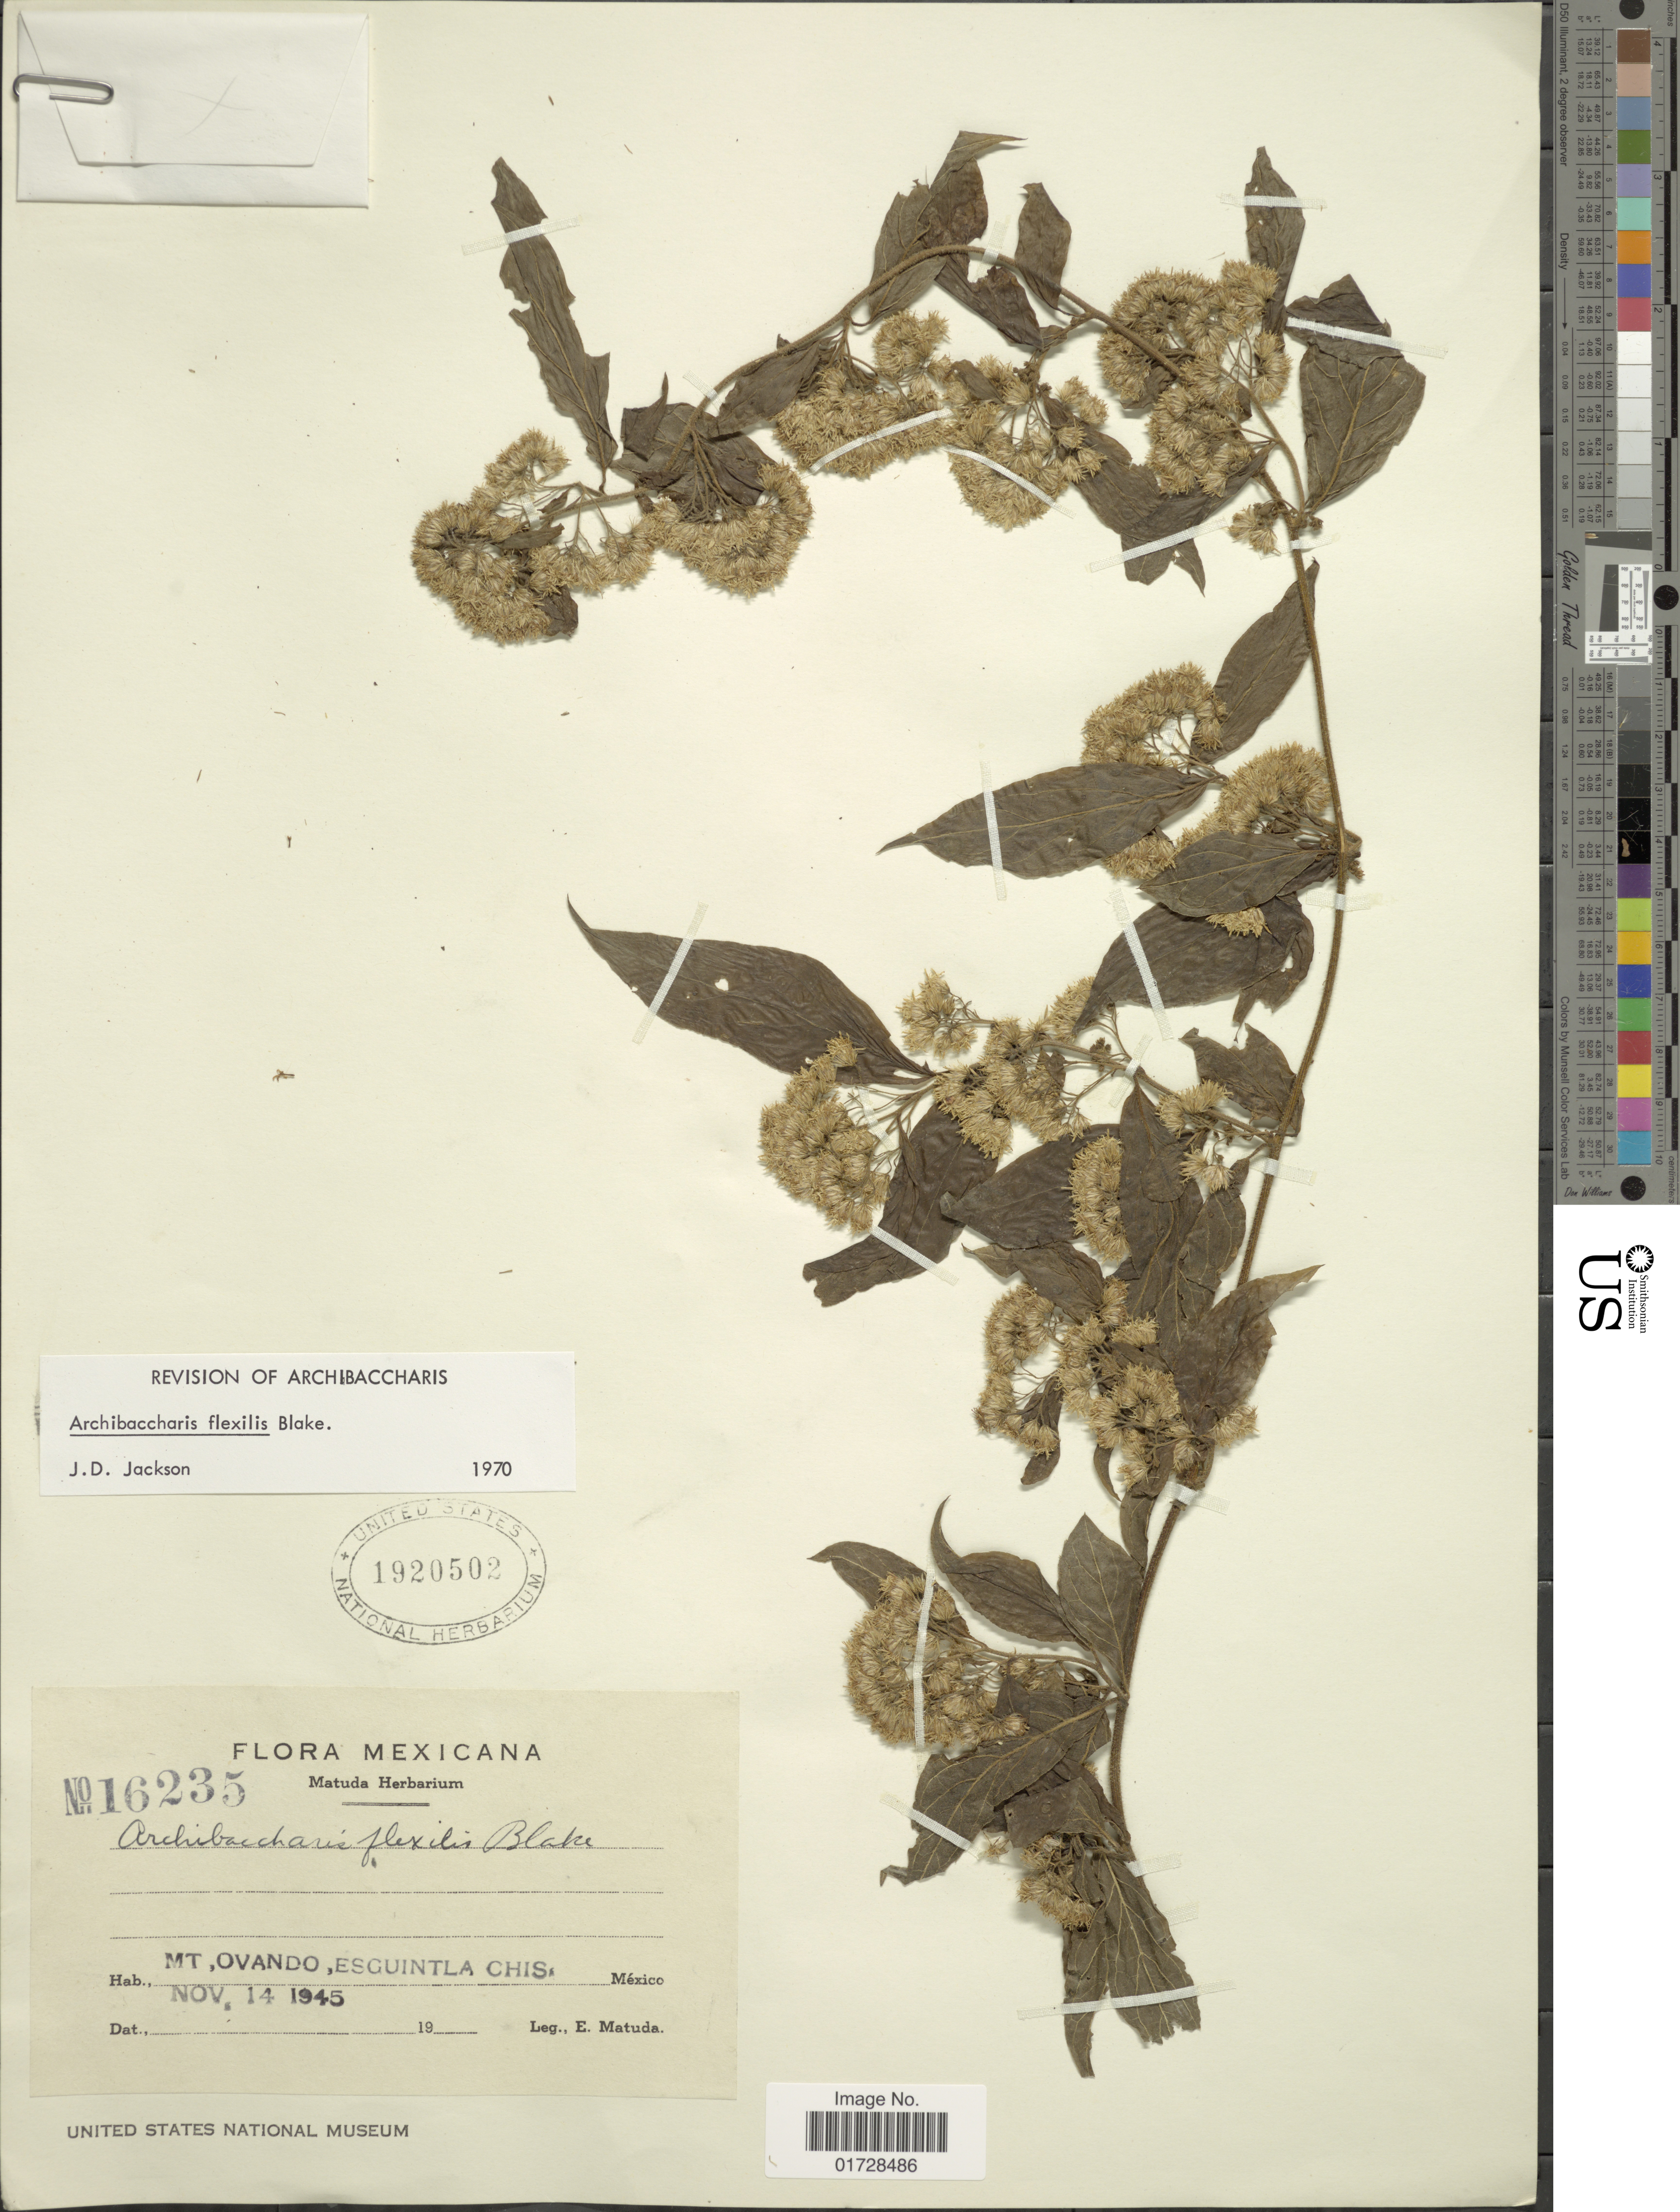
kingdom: Plantae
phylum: Tracheophyta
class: Magnoliopsida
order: Asterales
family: Asteraceae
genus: Archibaccharis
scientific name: Archibaccharis flexilis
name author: (S.F. Blake) S.F. Blake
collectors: E. Matuda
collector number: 16235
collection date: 1945-11-14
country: Mexico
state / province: Chiapas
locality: Mt. Ovando, Escuintla, Chis.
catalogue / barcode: US 1920502